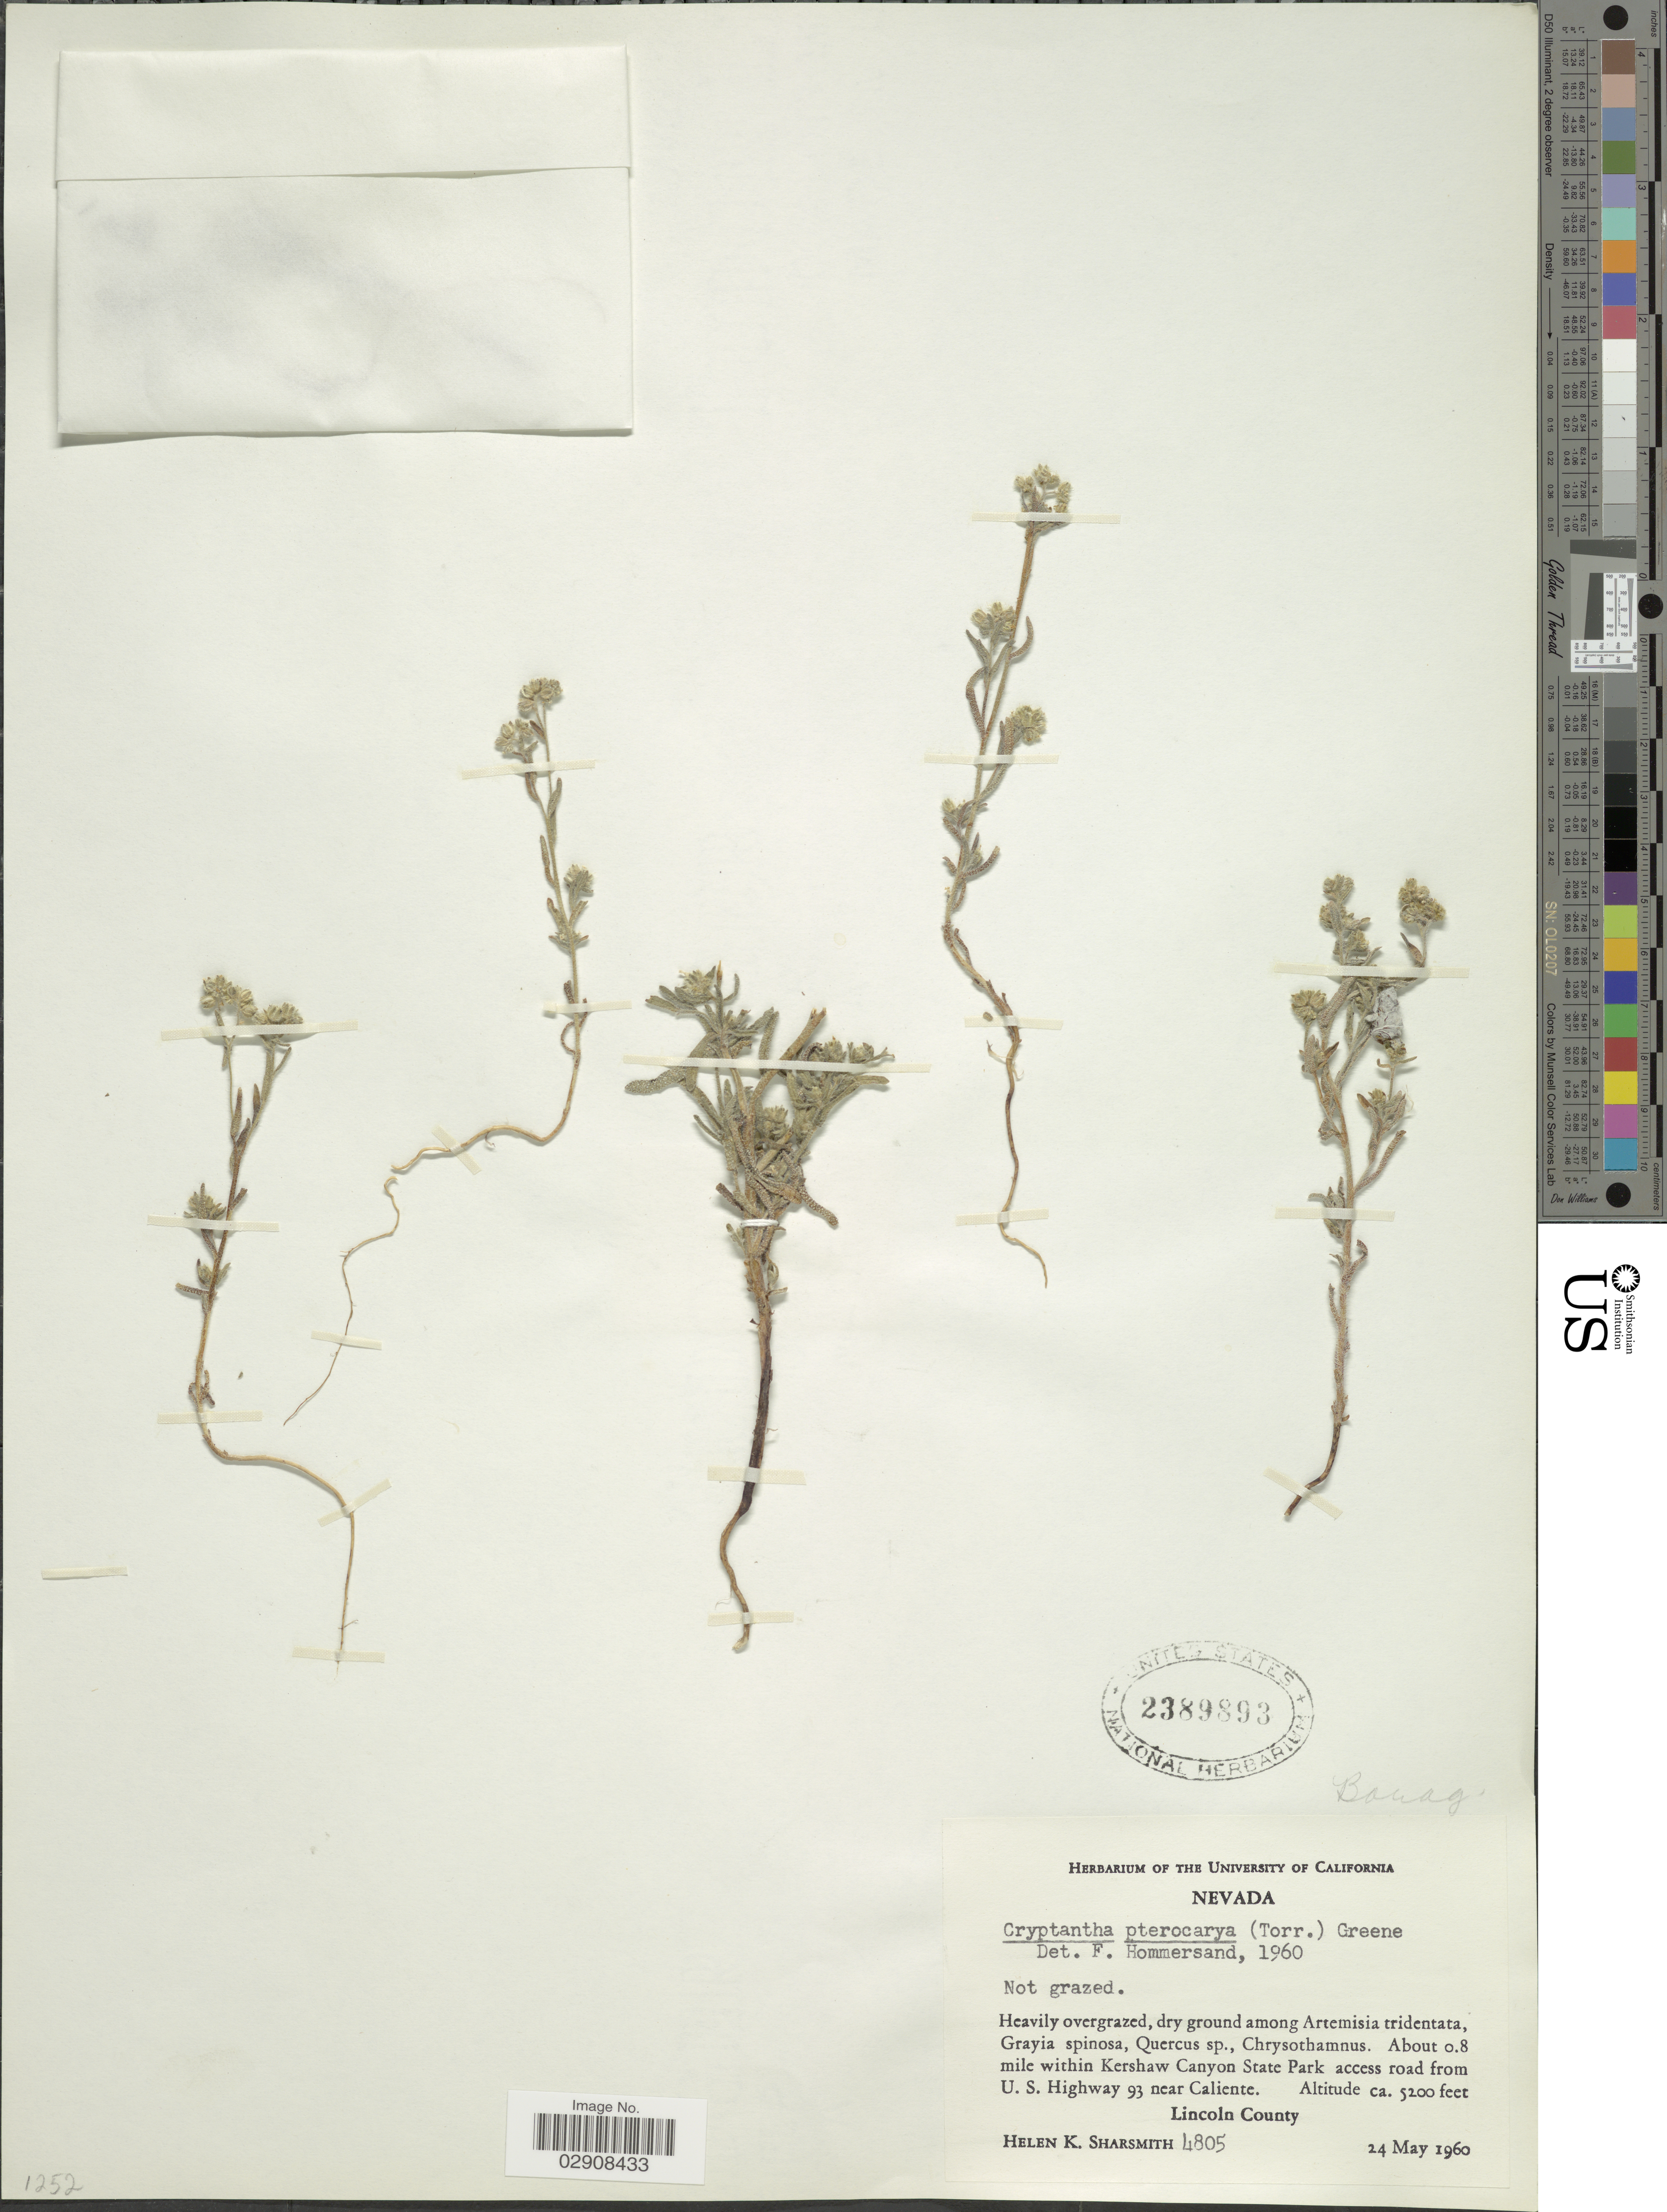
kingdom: Plantae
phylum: Tracheophyta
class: Magnoliopsida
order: Boraginales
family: Boraginaceae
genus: Cryptantha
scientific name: Cryptantha pterocarya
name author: (Torr.) Greene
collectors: H. Sharsmith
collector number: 4805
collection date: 1960-05-24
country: United States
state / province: Nevada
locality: About 0.8 miles within Kershaw Canyon State Park access road from U.S. Highway 93 near Caliente. Lincoln County.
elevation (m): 1585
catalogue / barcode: US 2389893